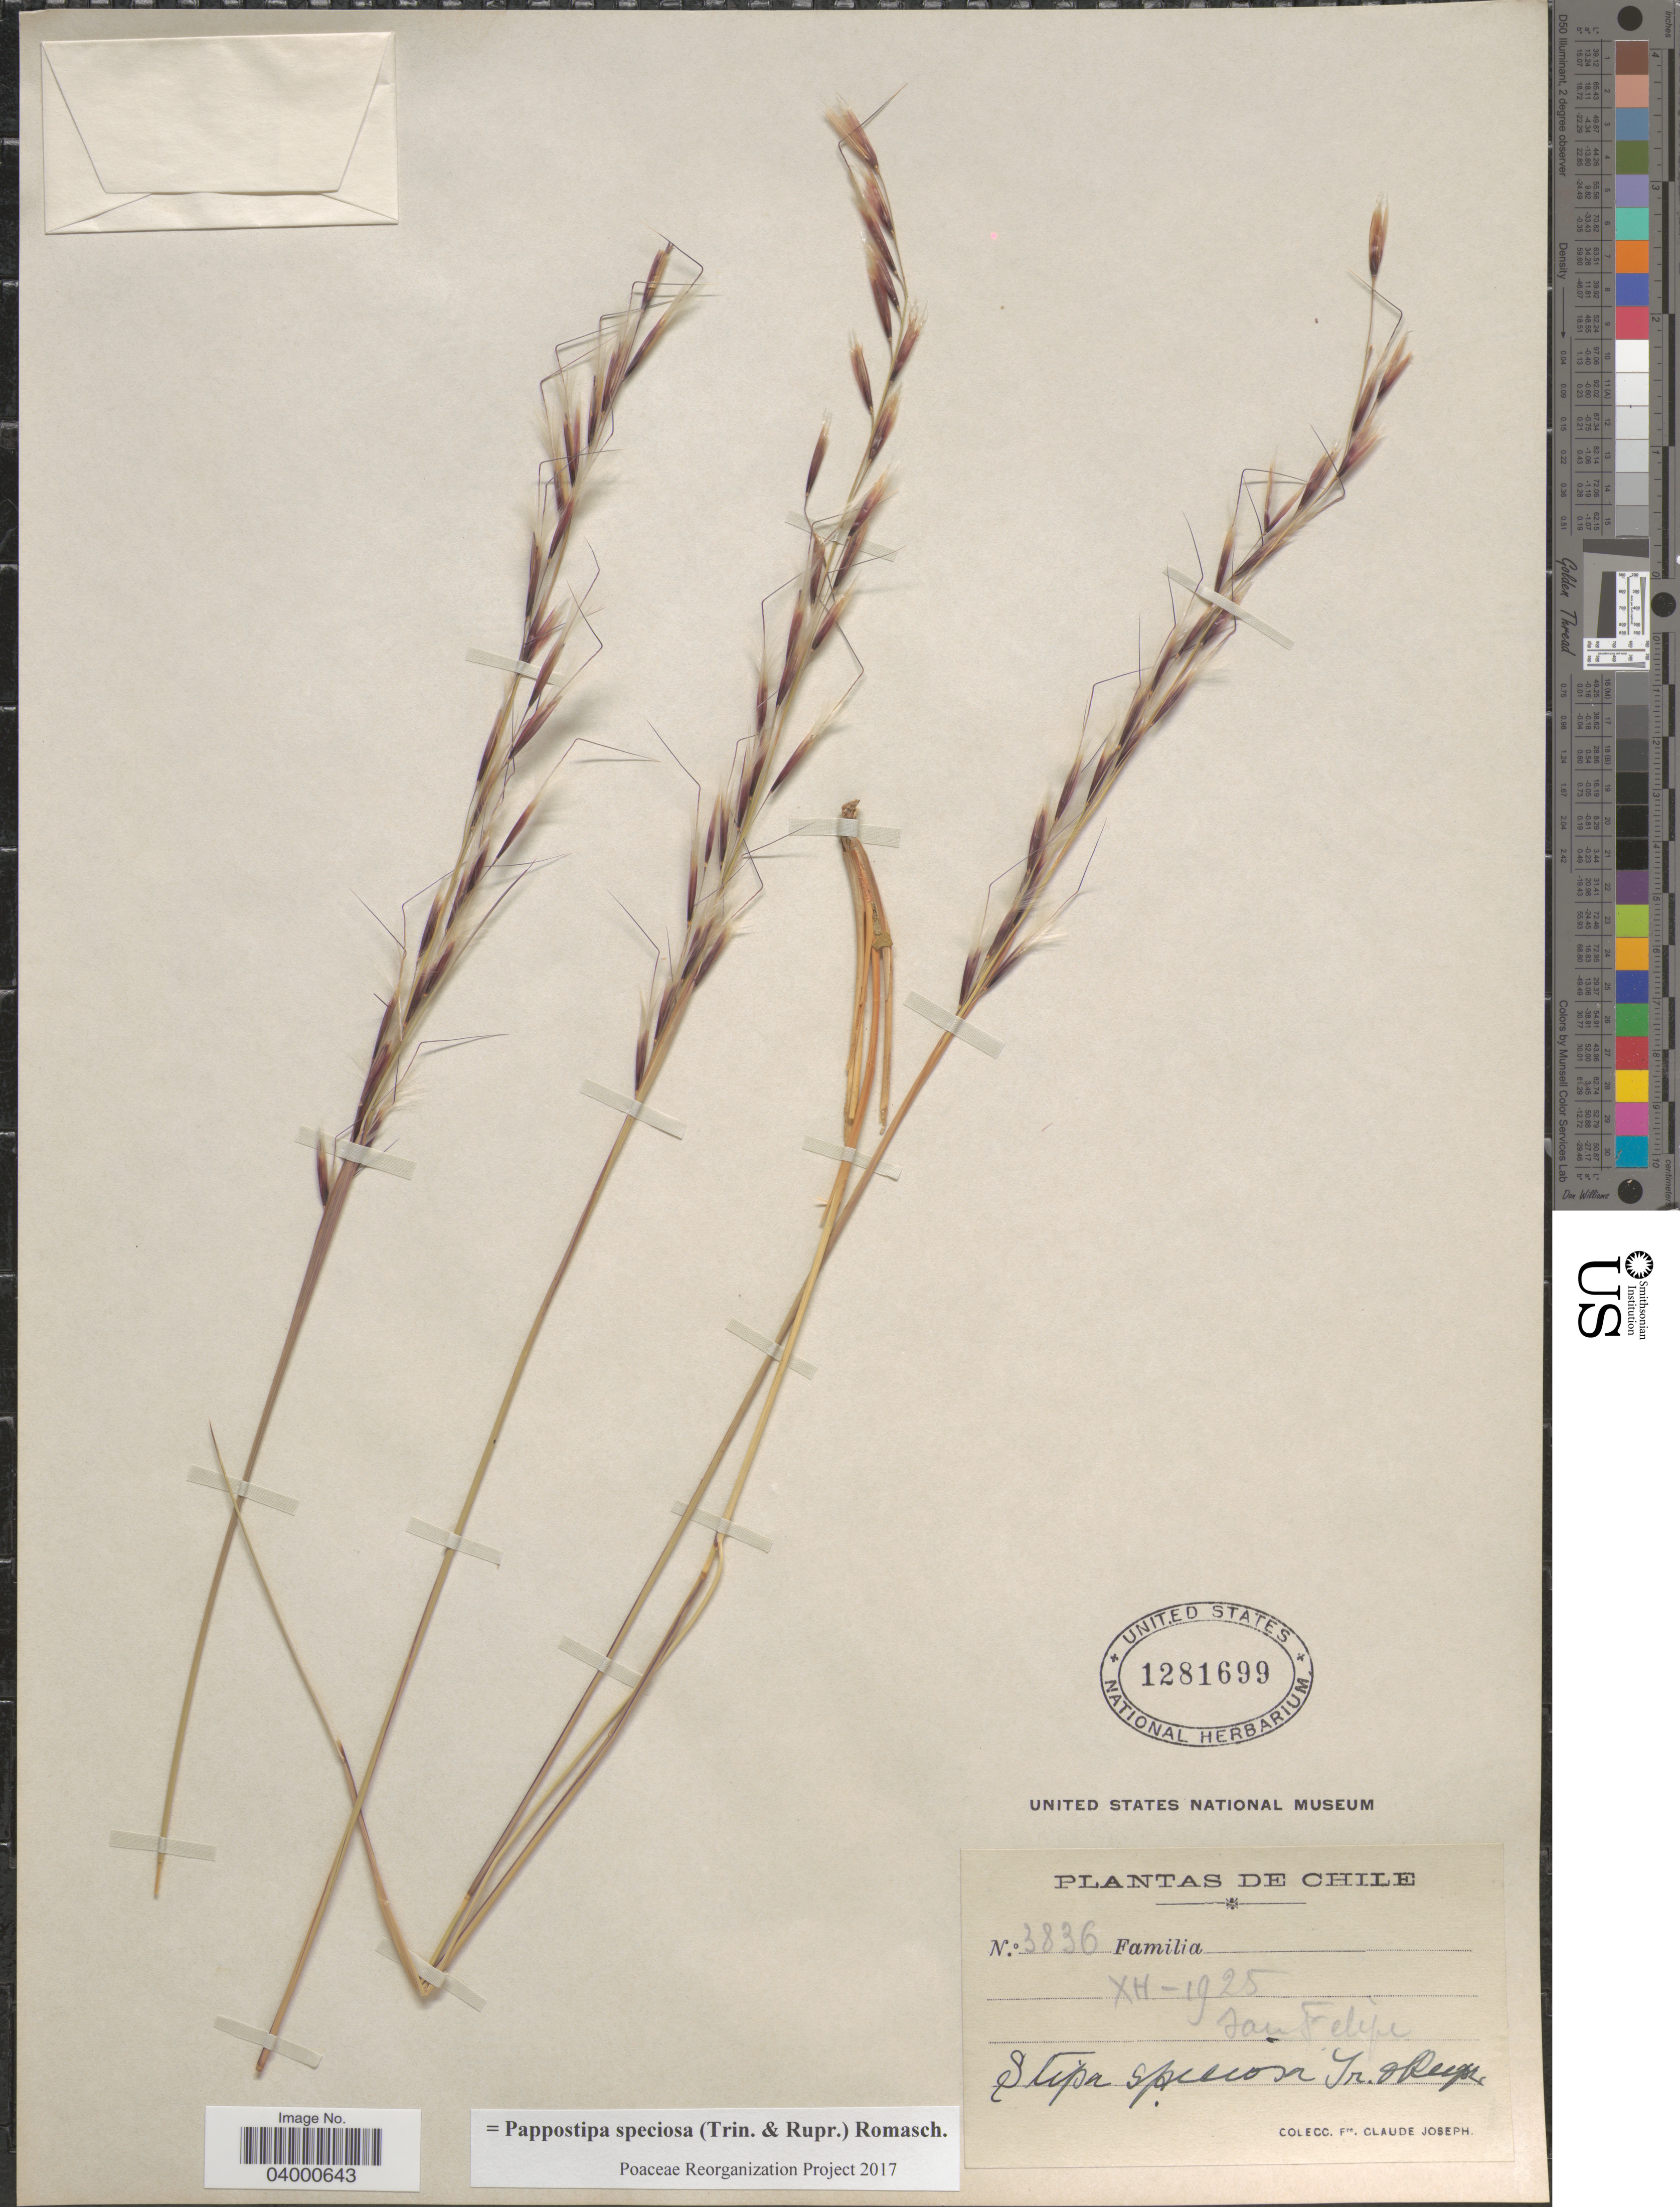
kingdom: Plantae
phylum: Tracheophyta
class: Liliopsida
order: Poales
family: Poaceae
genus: Pappostipa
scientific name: Pappostipa speciosa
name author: (Trin. & Rupr.) Romasch.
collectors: Bro. Claude-Joseph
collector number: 3836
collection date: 1925-12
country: Chile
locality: San Felipe.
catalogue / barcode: US 1281699